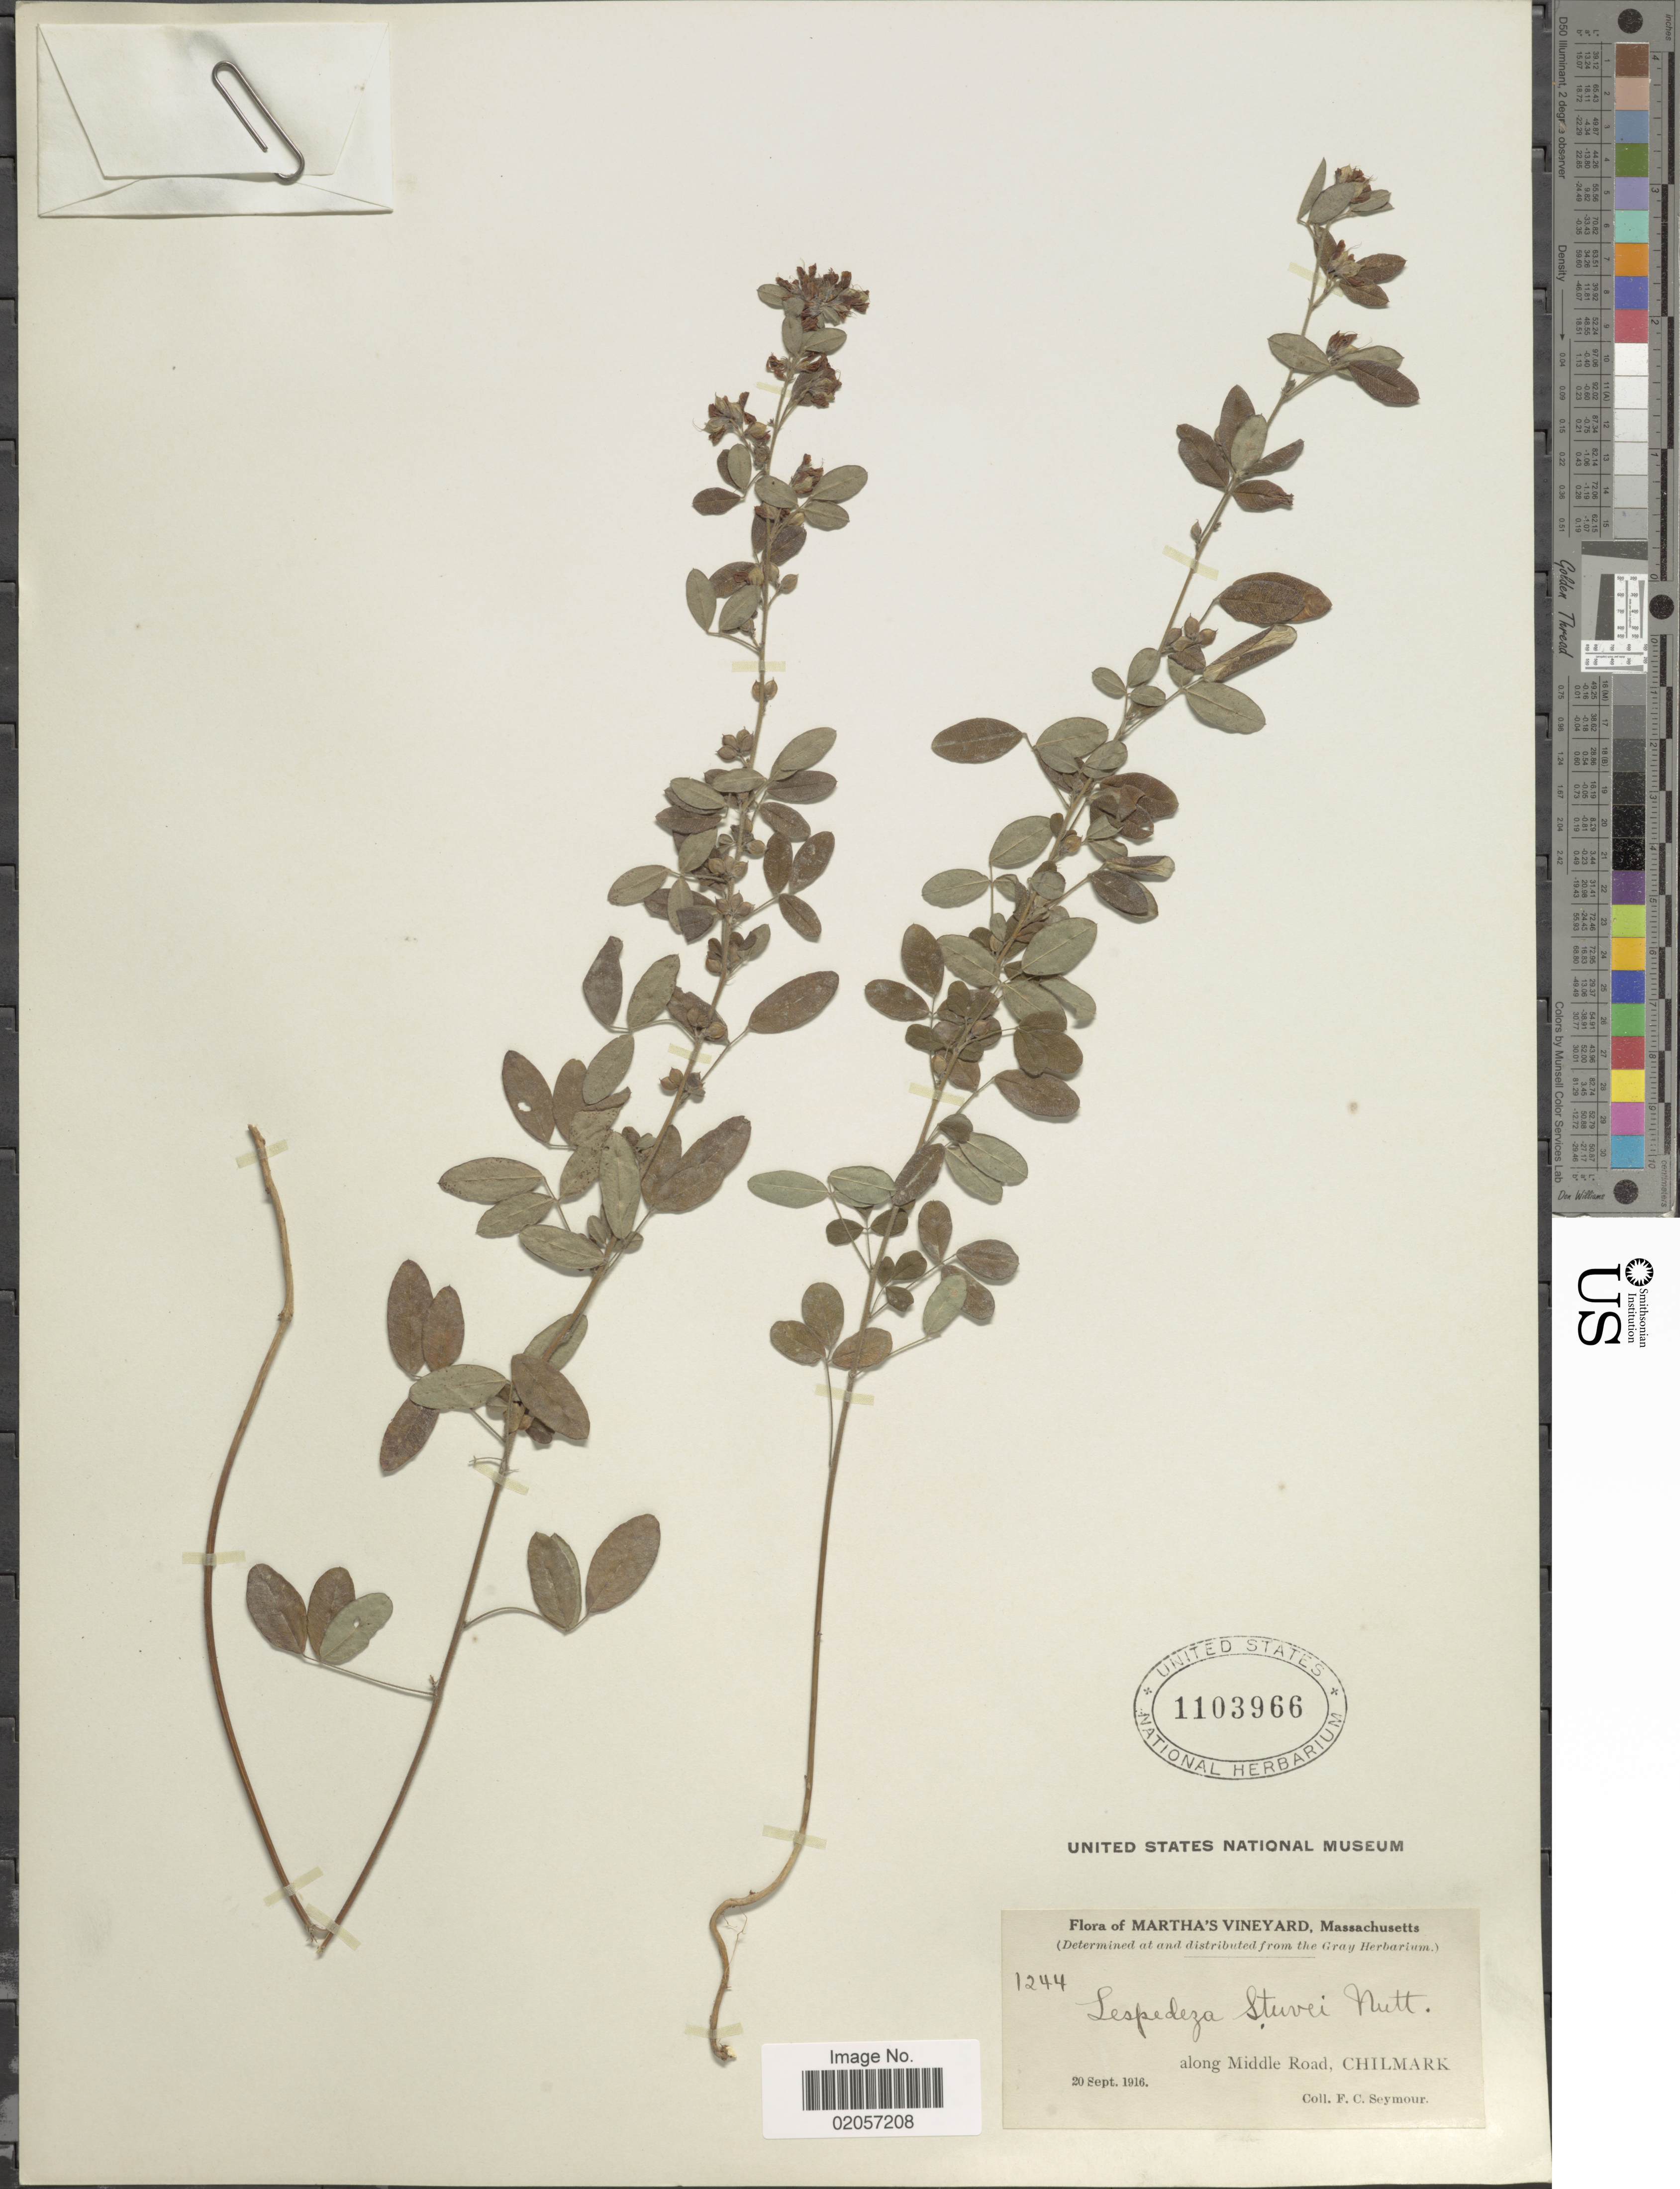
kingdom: Plantae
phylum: Tracheophyta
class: Magnoliopsida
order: Fabales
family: Fabaceae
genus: Lespedeza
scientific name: Lespedeza stuevei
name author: Nutt.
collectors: F. C. Seymour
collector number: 1244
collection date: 1916-09-20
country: United States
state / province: Massachusetts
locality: Martha's Vineyard, Massachusetts, along Middle Road, Chilmark.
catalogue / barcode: US 1103966